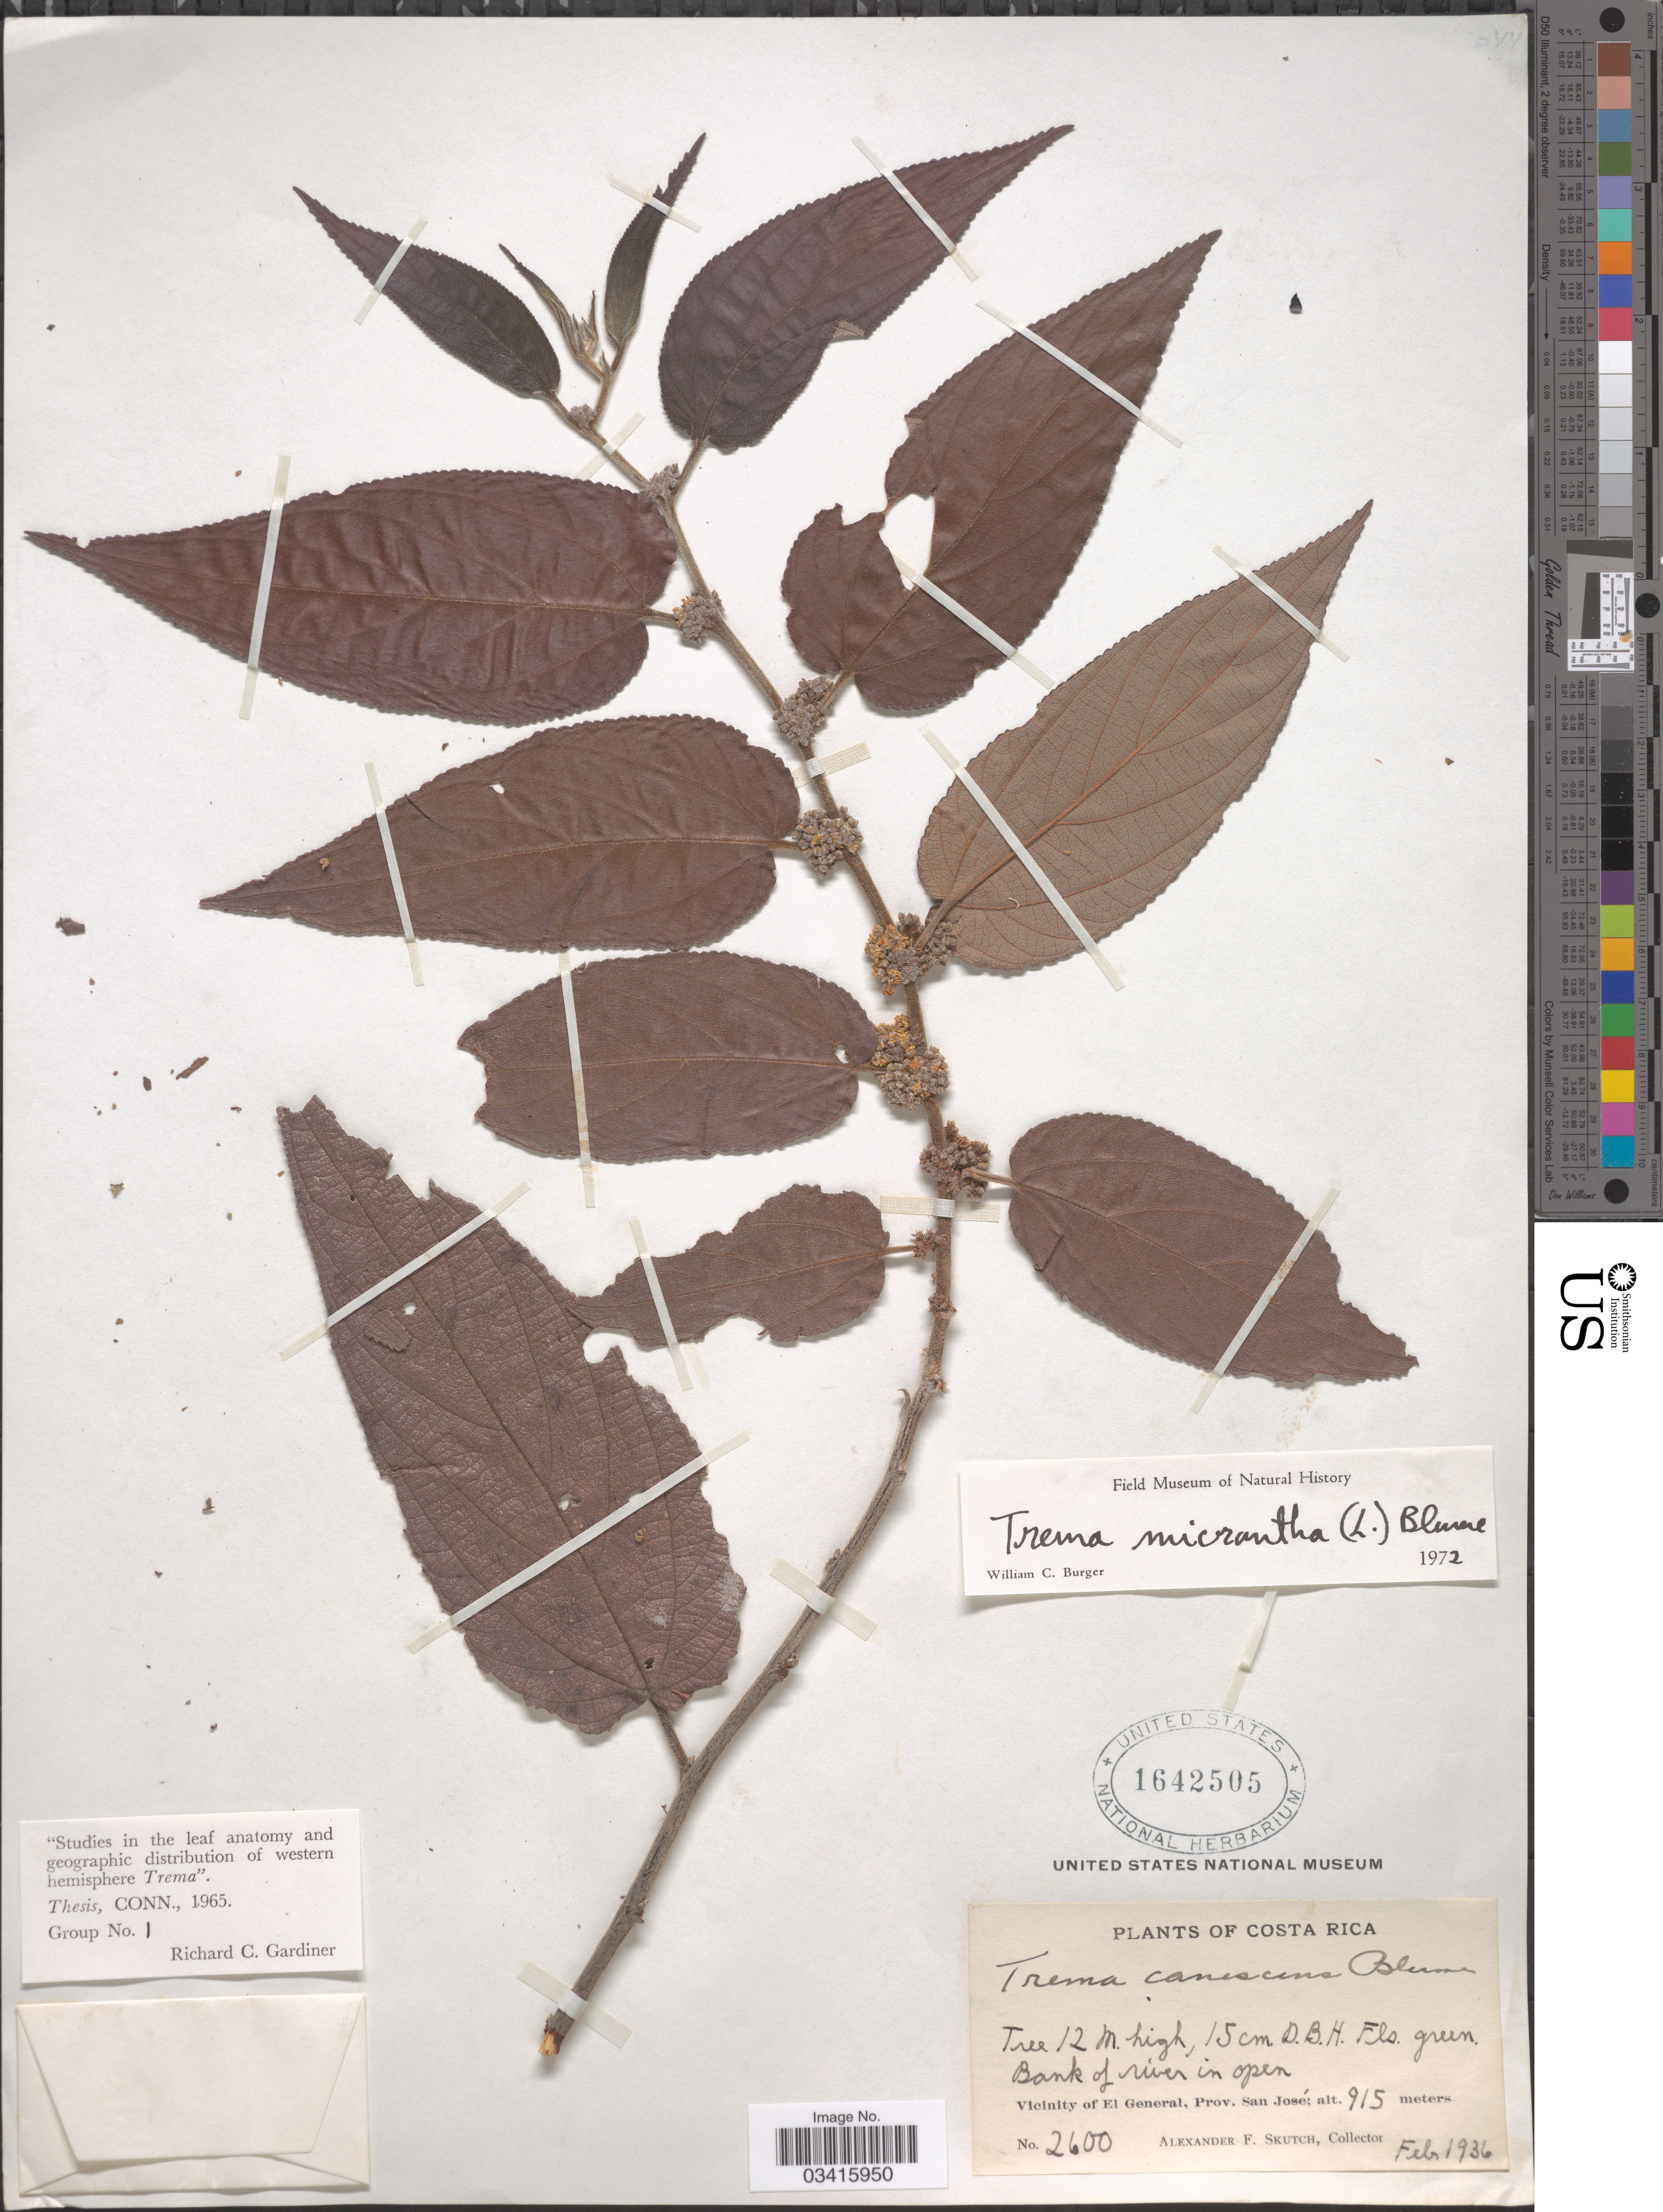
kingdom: Plantae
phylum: Tracheophyta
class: Magnoliopsida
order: Rosales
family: Cannabaceae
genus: Trema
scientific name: Trema micranthum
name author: (L.) Blume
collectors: A. F. Skutch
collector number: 2600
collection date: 1936-02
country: Costa Rica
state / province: San José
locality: Bank of river in open. Vicinity of El General.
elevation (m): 915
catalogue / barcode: US 1642505